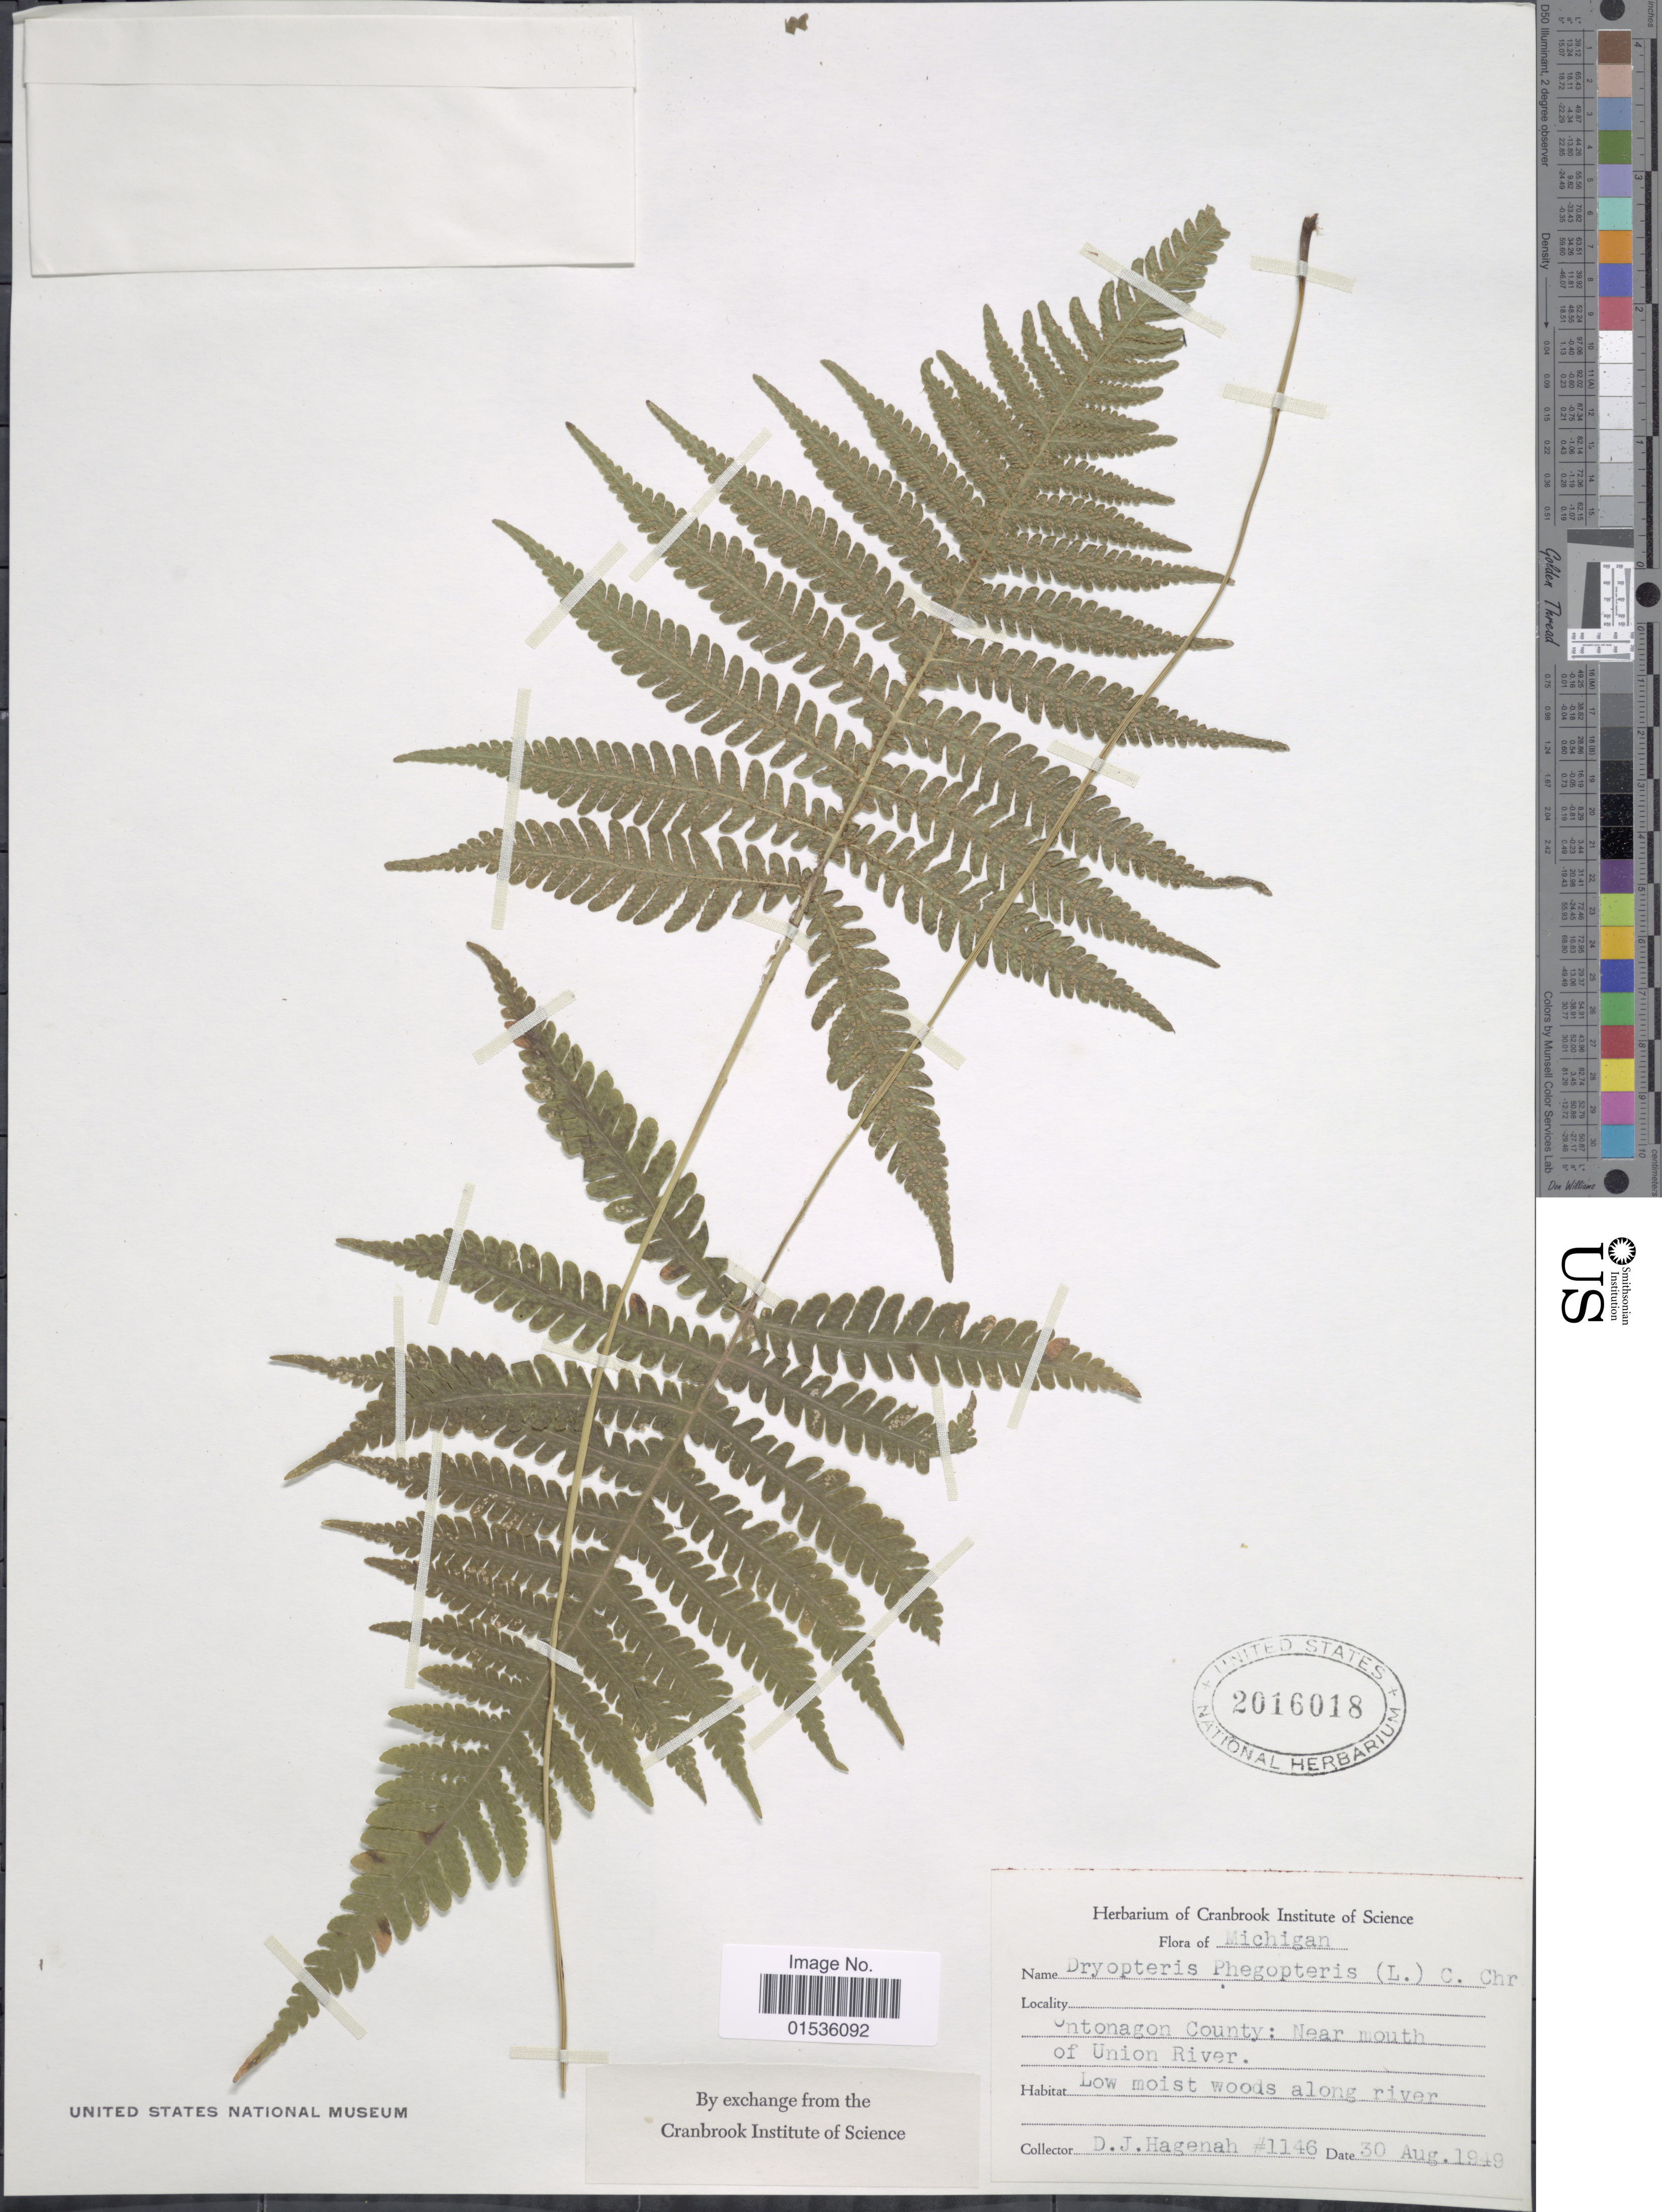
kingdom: Plantae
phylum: Tracheophyta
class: Polypodiopsida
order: Polypodiales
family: Thelypteridaceae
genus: Phegopteris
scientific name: Phegopteris connectilis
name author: (Michx.) Watt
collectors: D. Hagenah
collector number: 1146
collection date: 1949-08-30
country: United States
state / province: Michigan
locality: Michigan, Ontonagon County: Near mouth of Union River.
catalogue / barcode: US 2016018